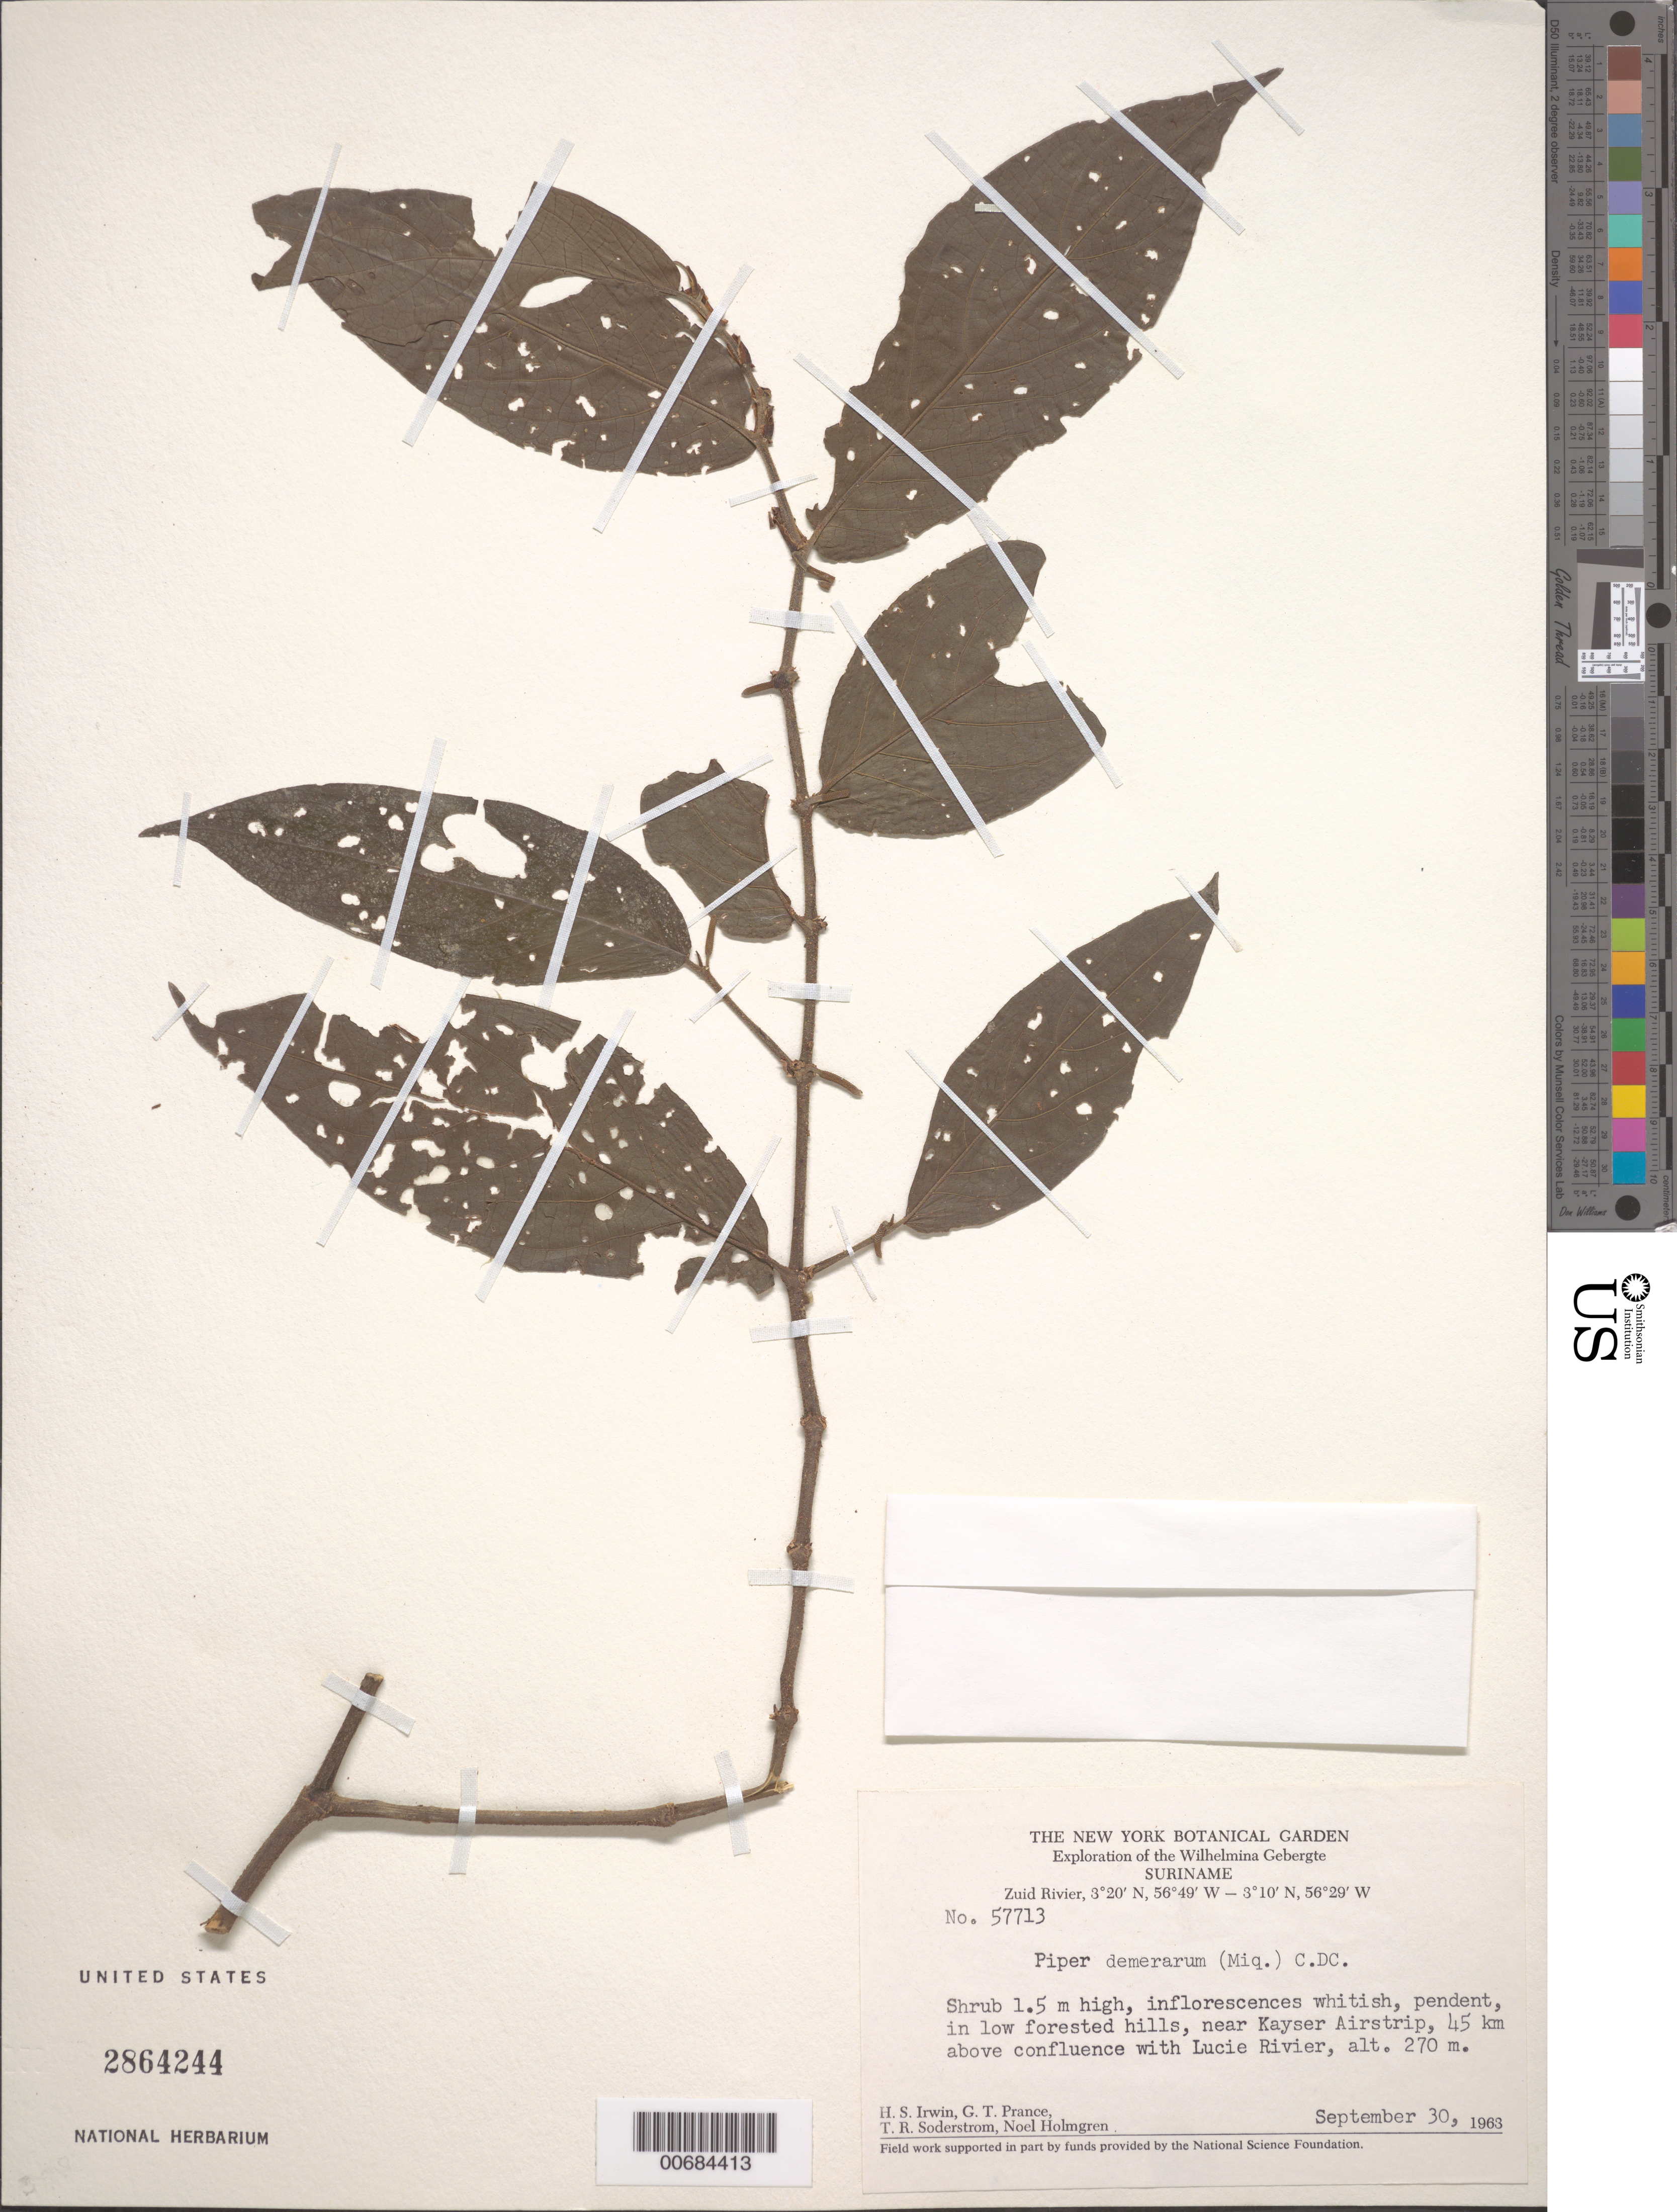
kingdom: Plantae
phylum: Tracheophyta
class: Magnoliopsida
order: Piperales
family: Piperaceae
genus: Piper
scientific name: Piper demeraranum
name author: (Miq.) C. DC.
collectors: H. Irwin, G. T. Prance, T. R. Soderstrom & N. H. Holmgren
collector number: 57713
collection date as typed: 30-Sep-63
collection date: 1963-09-30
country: Suriname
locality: Kayser Airstrip, Zuid R., 45 km above confl. with Lucie R., Wilhelmina Gebergte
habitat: Low forested hills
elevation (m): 270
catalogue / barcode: US 2864244